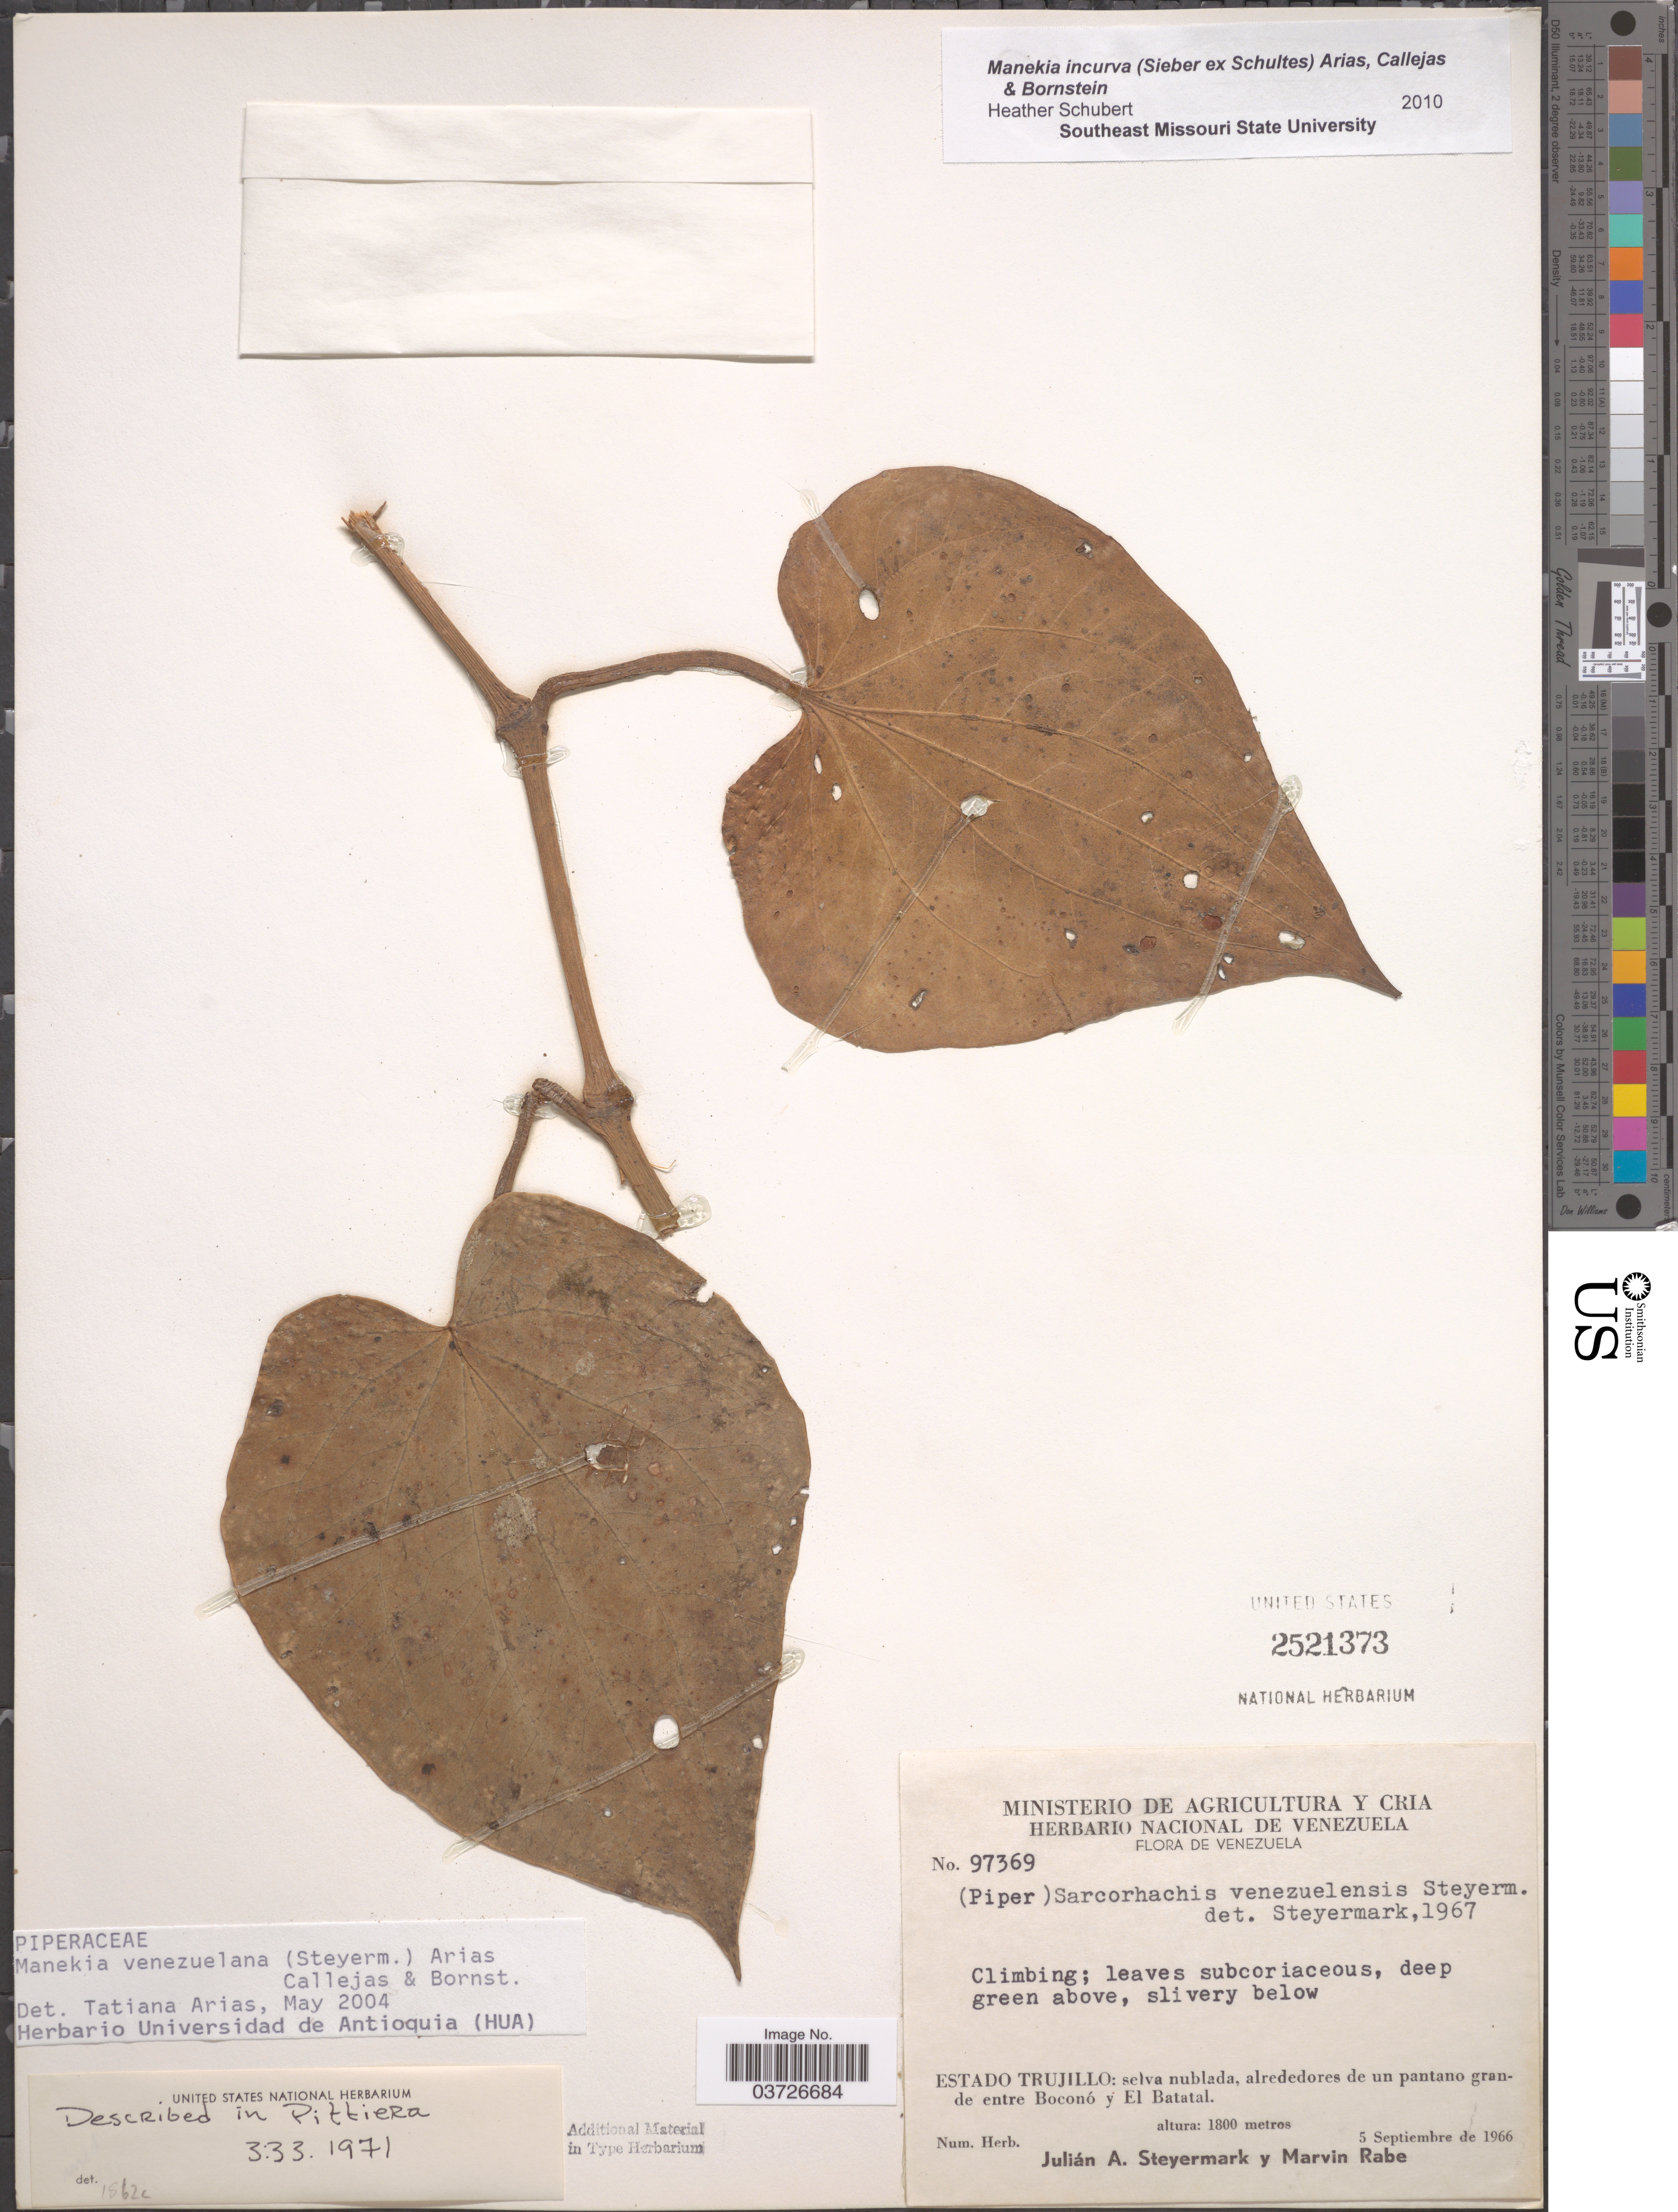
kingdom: Plantae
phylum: Tracheophyta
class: Magnoliopsida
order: Piperales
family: Piperaceae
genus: Manekia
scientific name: Manekia incurva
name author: (Sieber ex Schult.) T. Arias et al.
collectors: J. Steyermark & M. Rabe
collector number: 97369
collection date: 1966-09-05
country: Venezuela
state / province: Trujillo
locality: Selva nublada, alrededores de un pantano grande entre Boconó y El Batatal.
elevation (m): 1800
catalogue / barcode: US 2521373